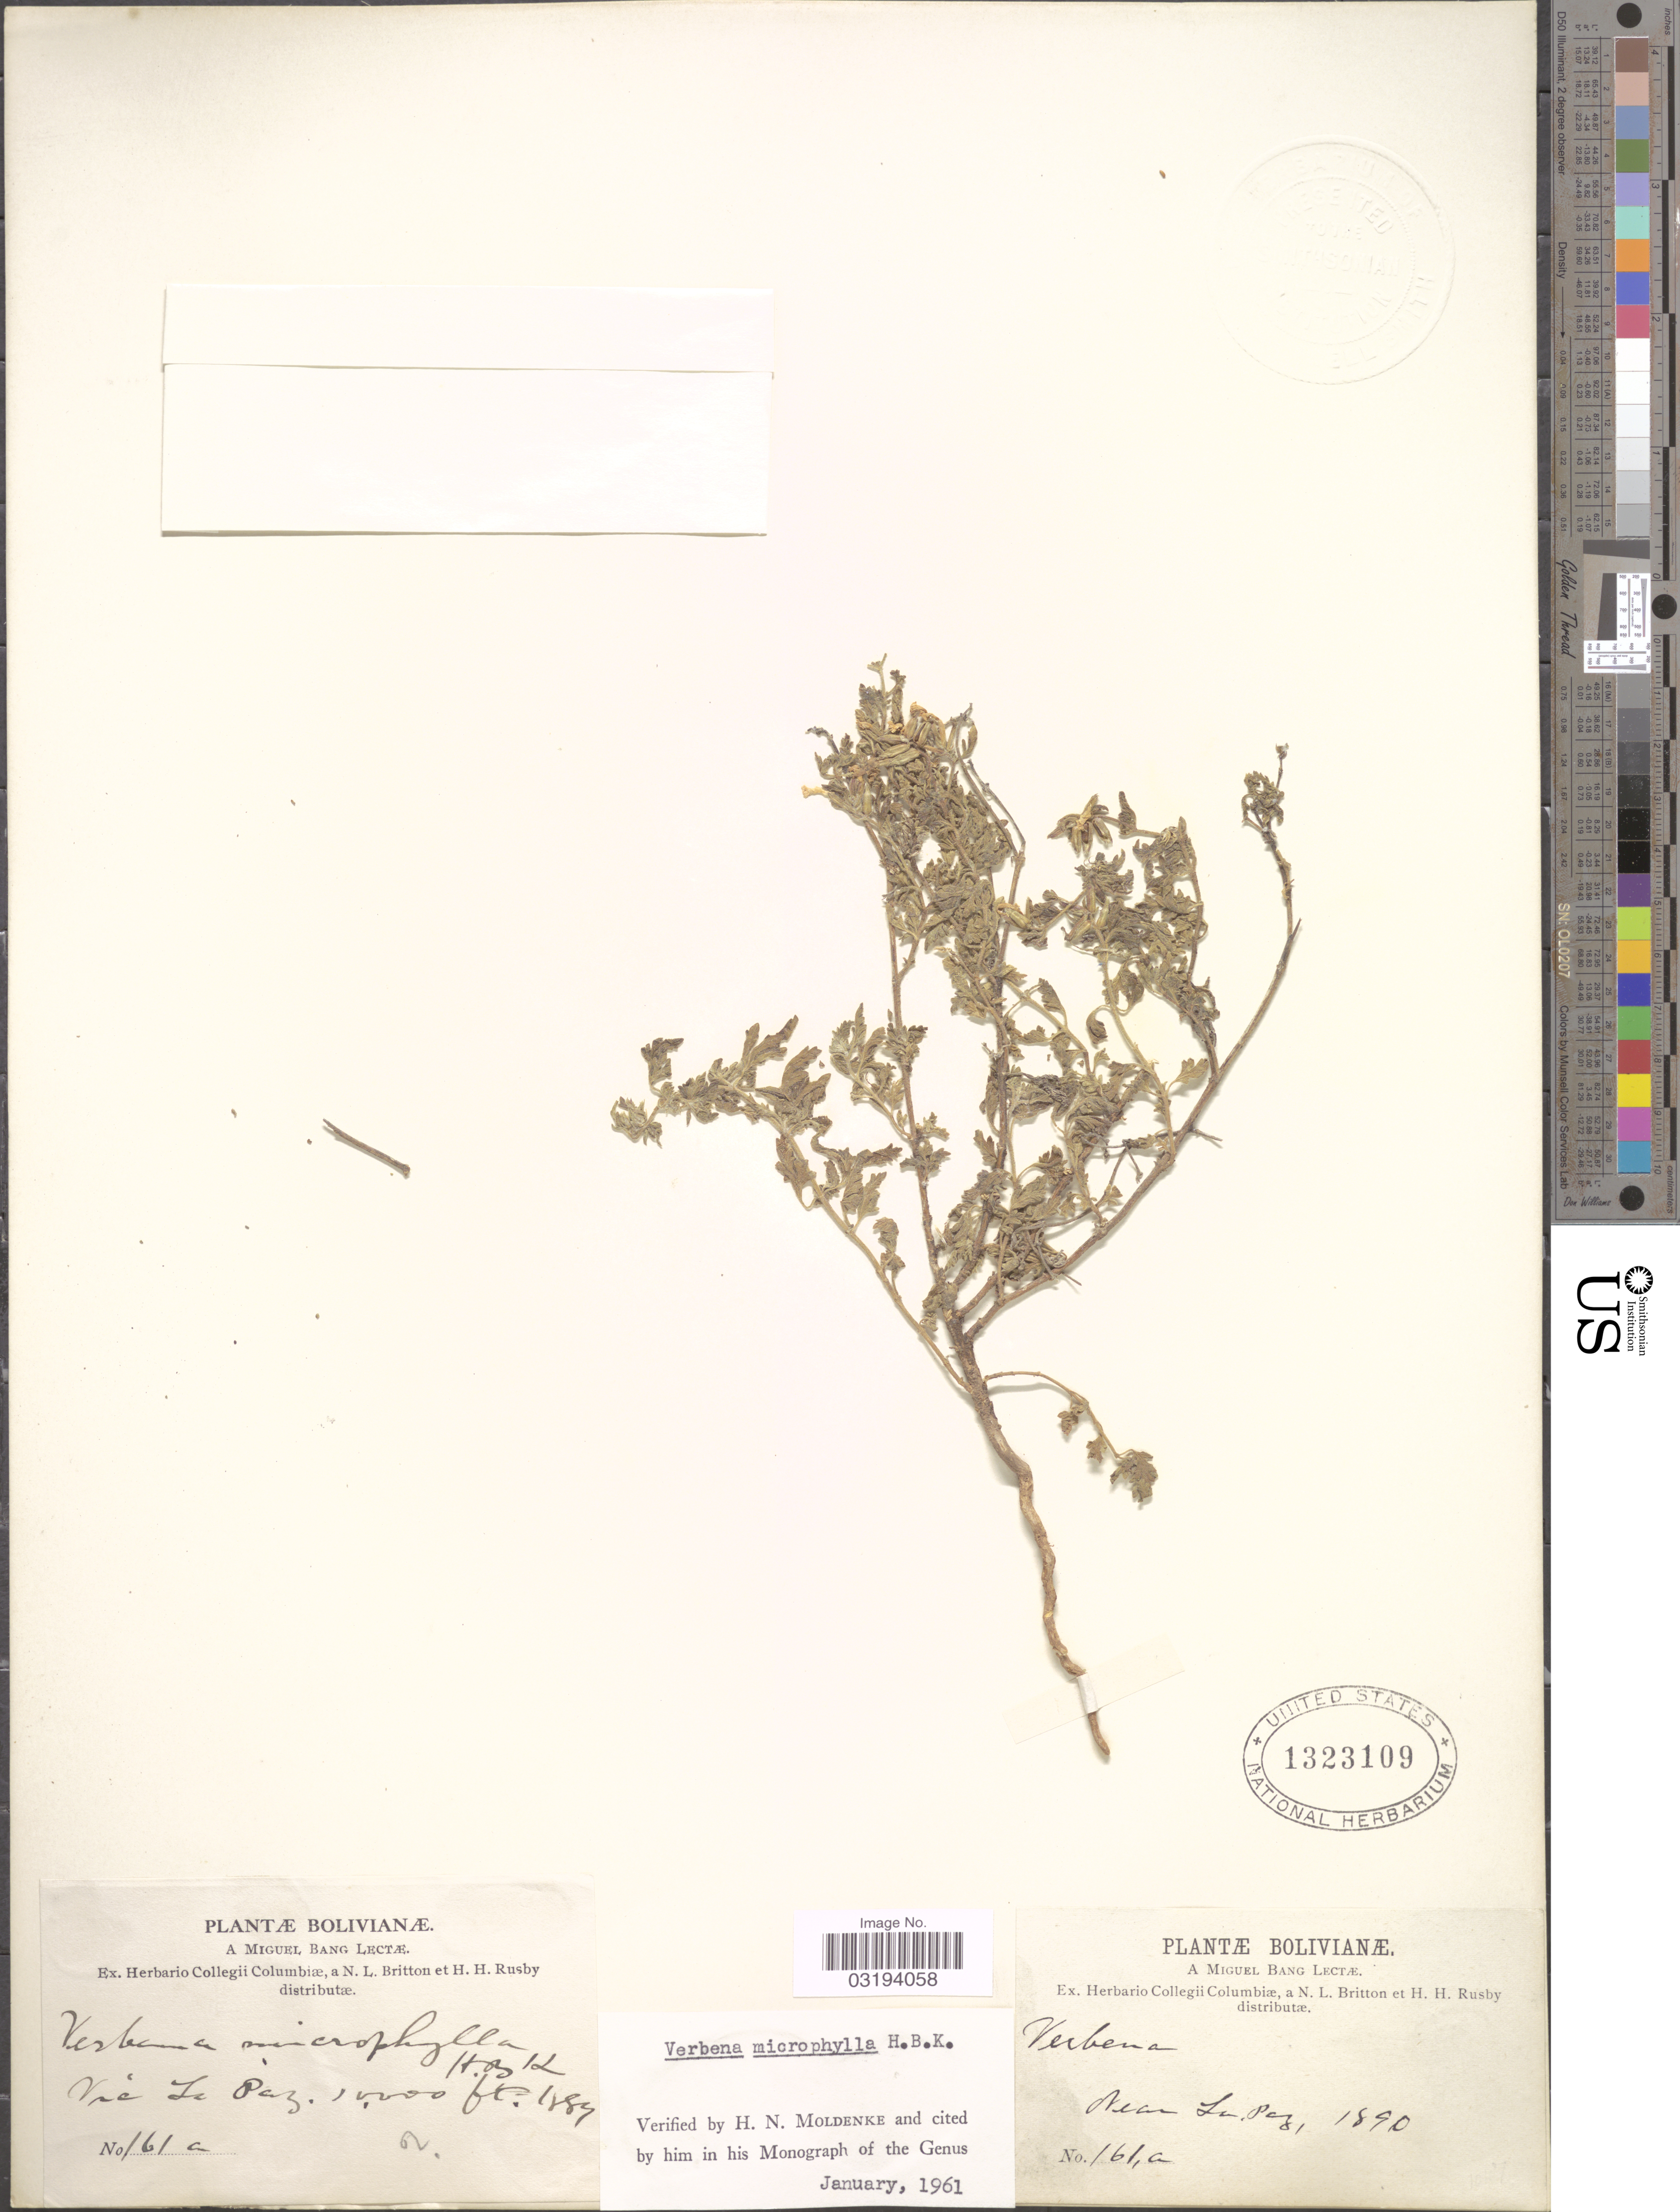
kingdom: Plantae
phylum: Tracheophyta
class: Magnoliopsida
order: Lamiales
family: Verbenaceae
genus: Verbena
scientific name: Verbena microphylla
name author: Kunth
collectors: M. Bang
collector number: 161a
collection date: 1890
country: Bolivia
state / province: La Paz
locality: Vic. La Paz. Near La Paz.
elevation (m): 3048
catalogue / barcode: US 1323109